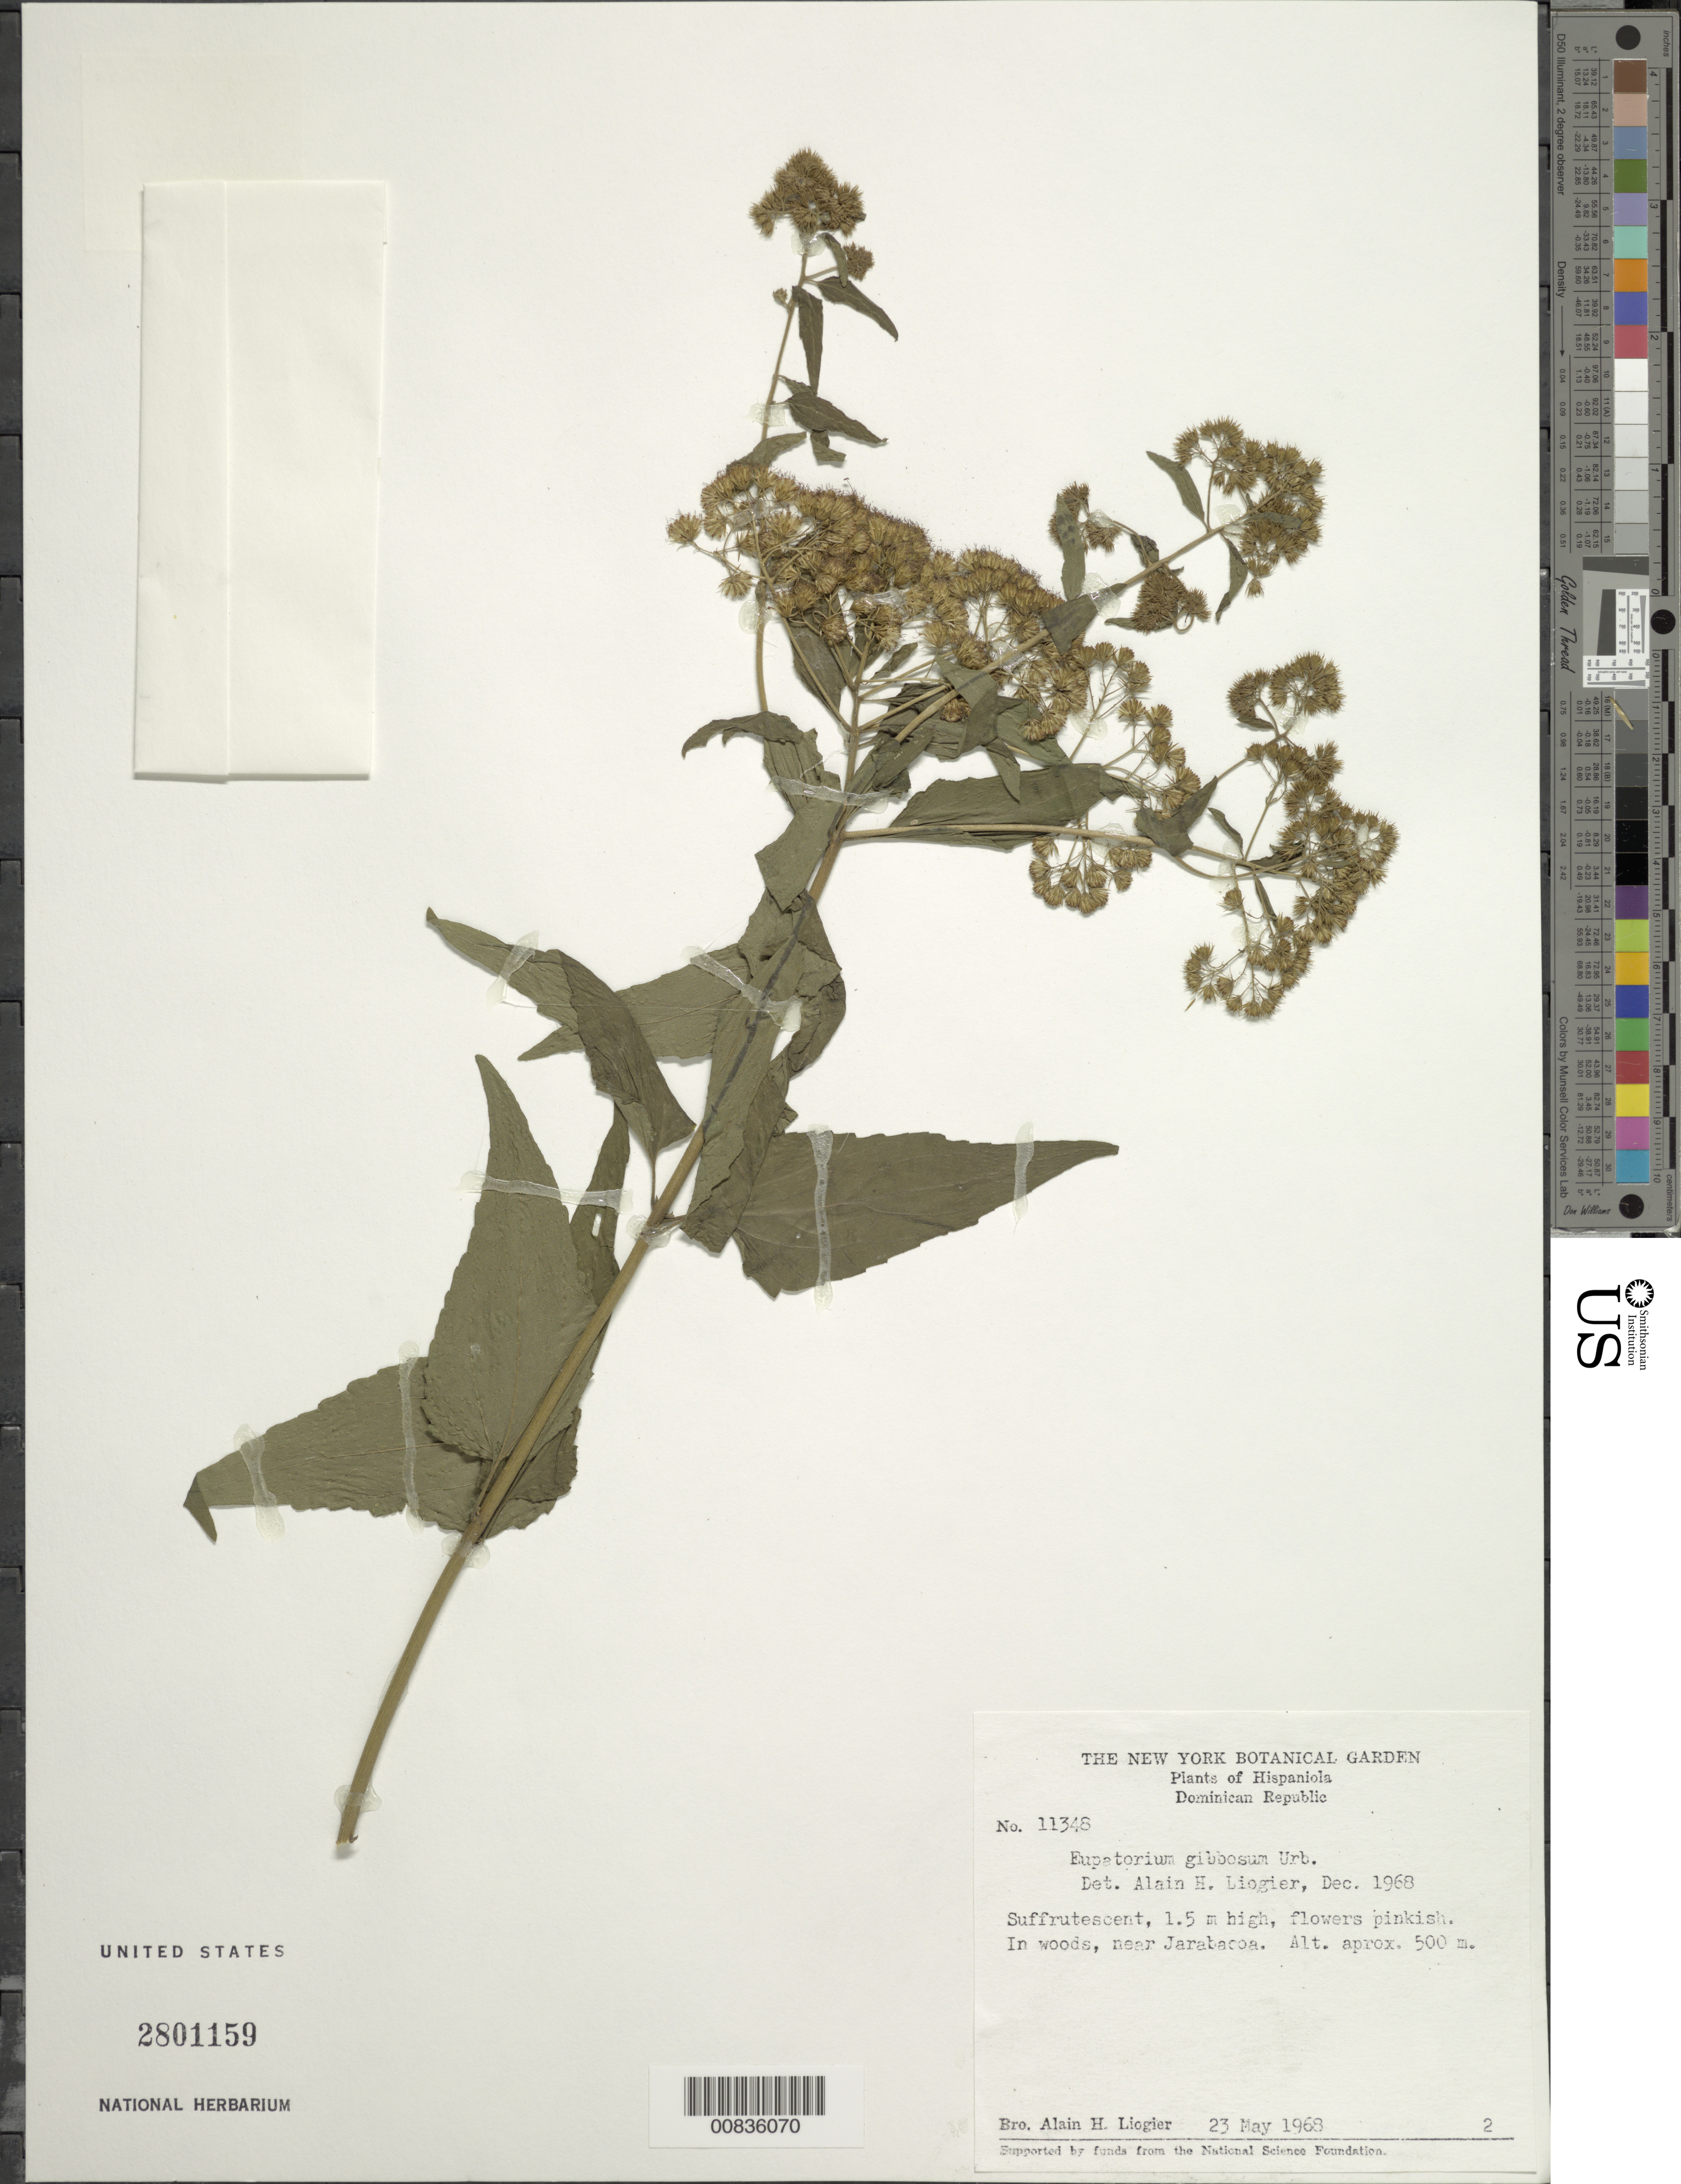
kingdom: Plantae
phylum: Tracheophyta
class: Magnoliopsida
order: Asterales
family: Asteraceae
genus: Koanophyllon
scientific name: Koanophyllon gibbosum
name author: (Urb.) R.M. King & H. Rob.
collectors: A. H. Liogier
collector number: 11348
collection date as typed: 23 May 1968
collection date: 1968-05-23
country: Dominican Republic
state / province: La Vega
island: Hispaniola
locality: Near Jarabacoa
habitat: In woods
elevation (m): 500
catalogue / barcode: US 2801159